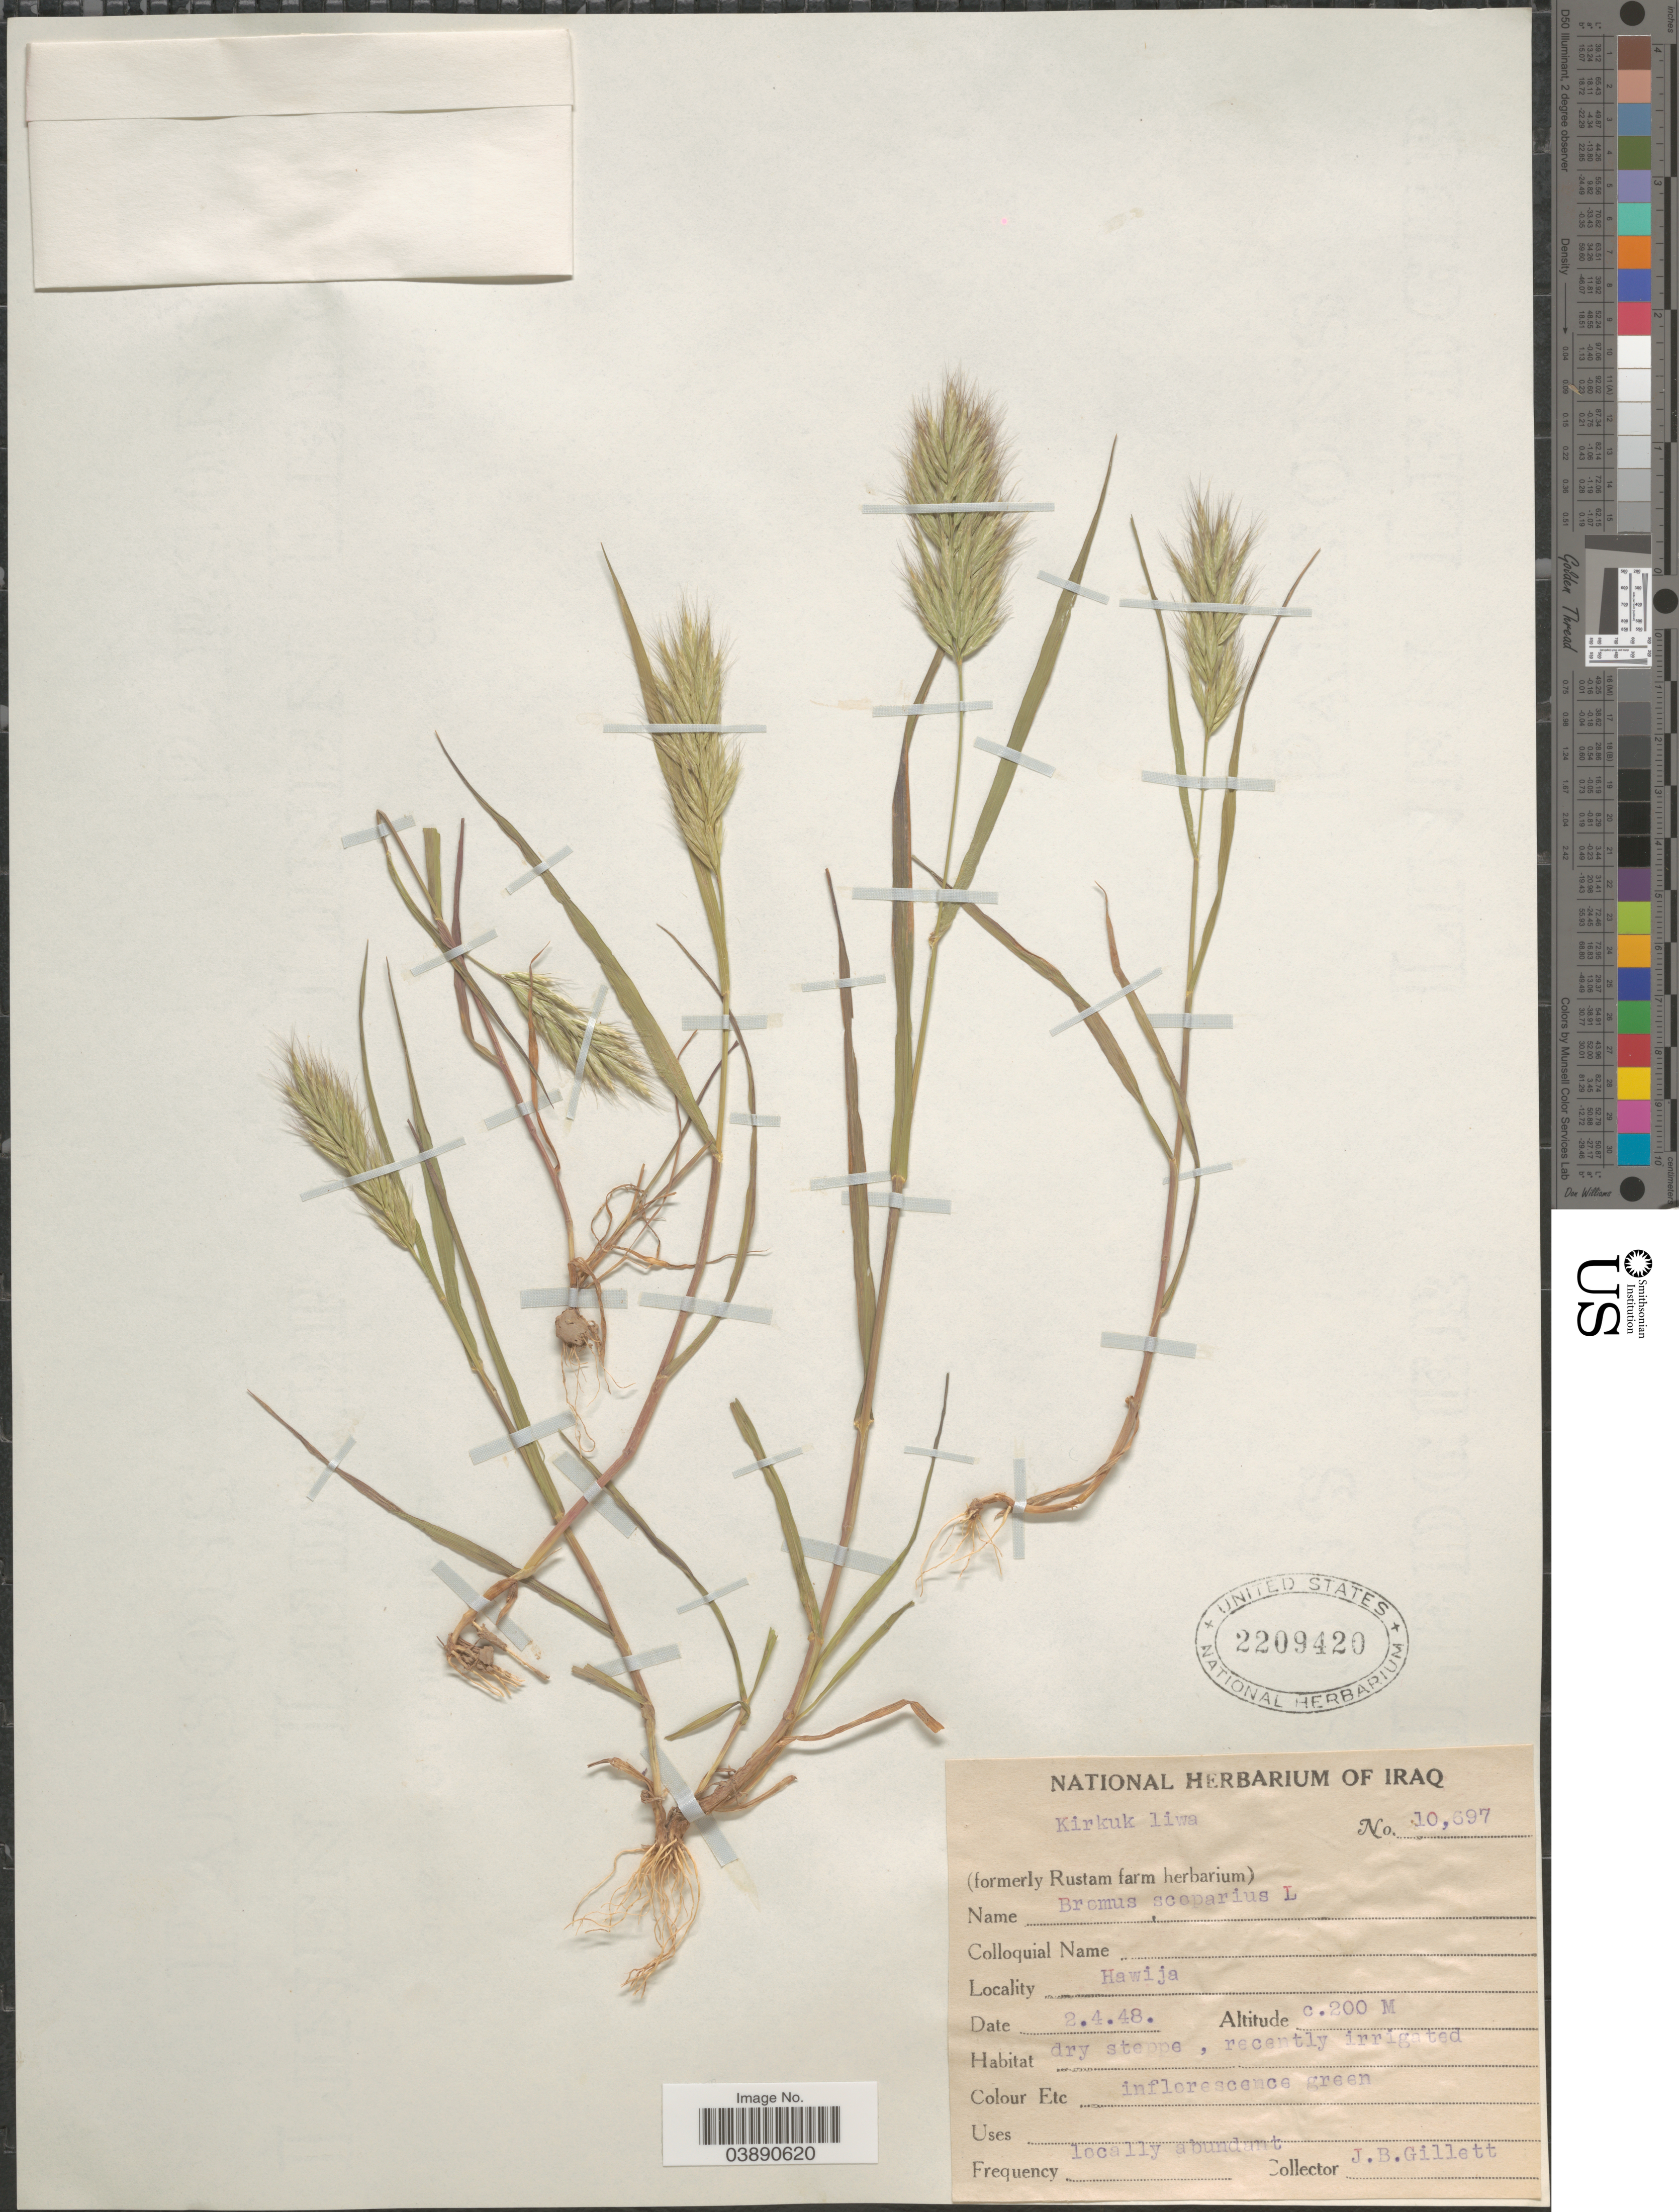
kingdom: Plantae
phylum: Tracheophyta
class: Liliopsida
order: Poales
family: Poaceae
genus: Bromus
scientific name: Bromus scoparius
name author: L.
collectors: J. B. Gillett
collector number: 10697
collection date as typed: Transcribed d/m/y: 2/4/48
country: Iraq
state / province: Kirkūk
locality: Kirkuk liwa. Hawija.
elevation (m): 200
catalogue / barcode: US 2209420